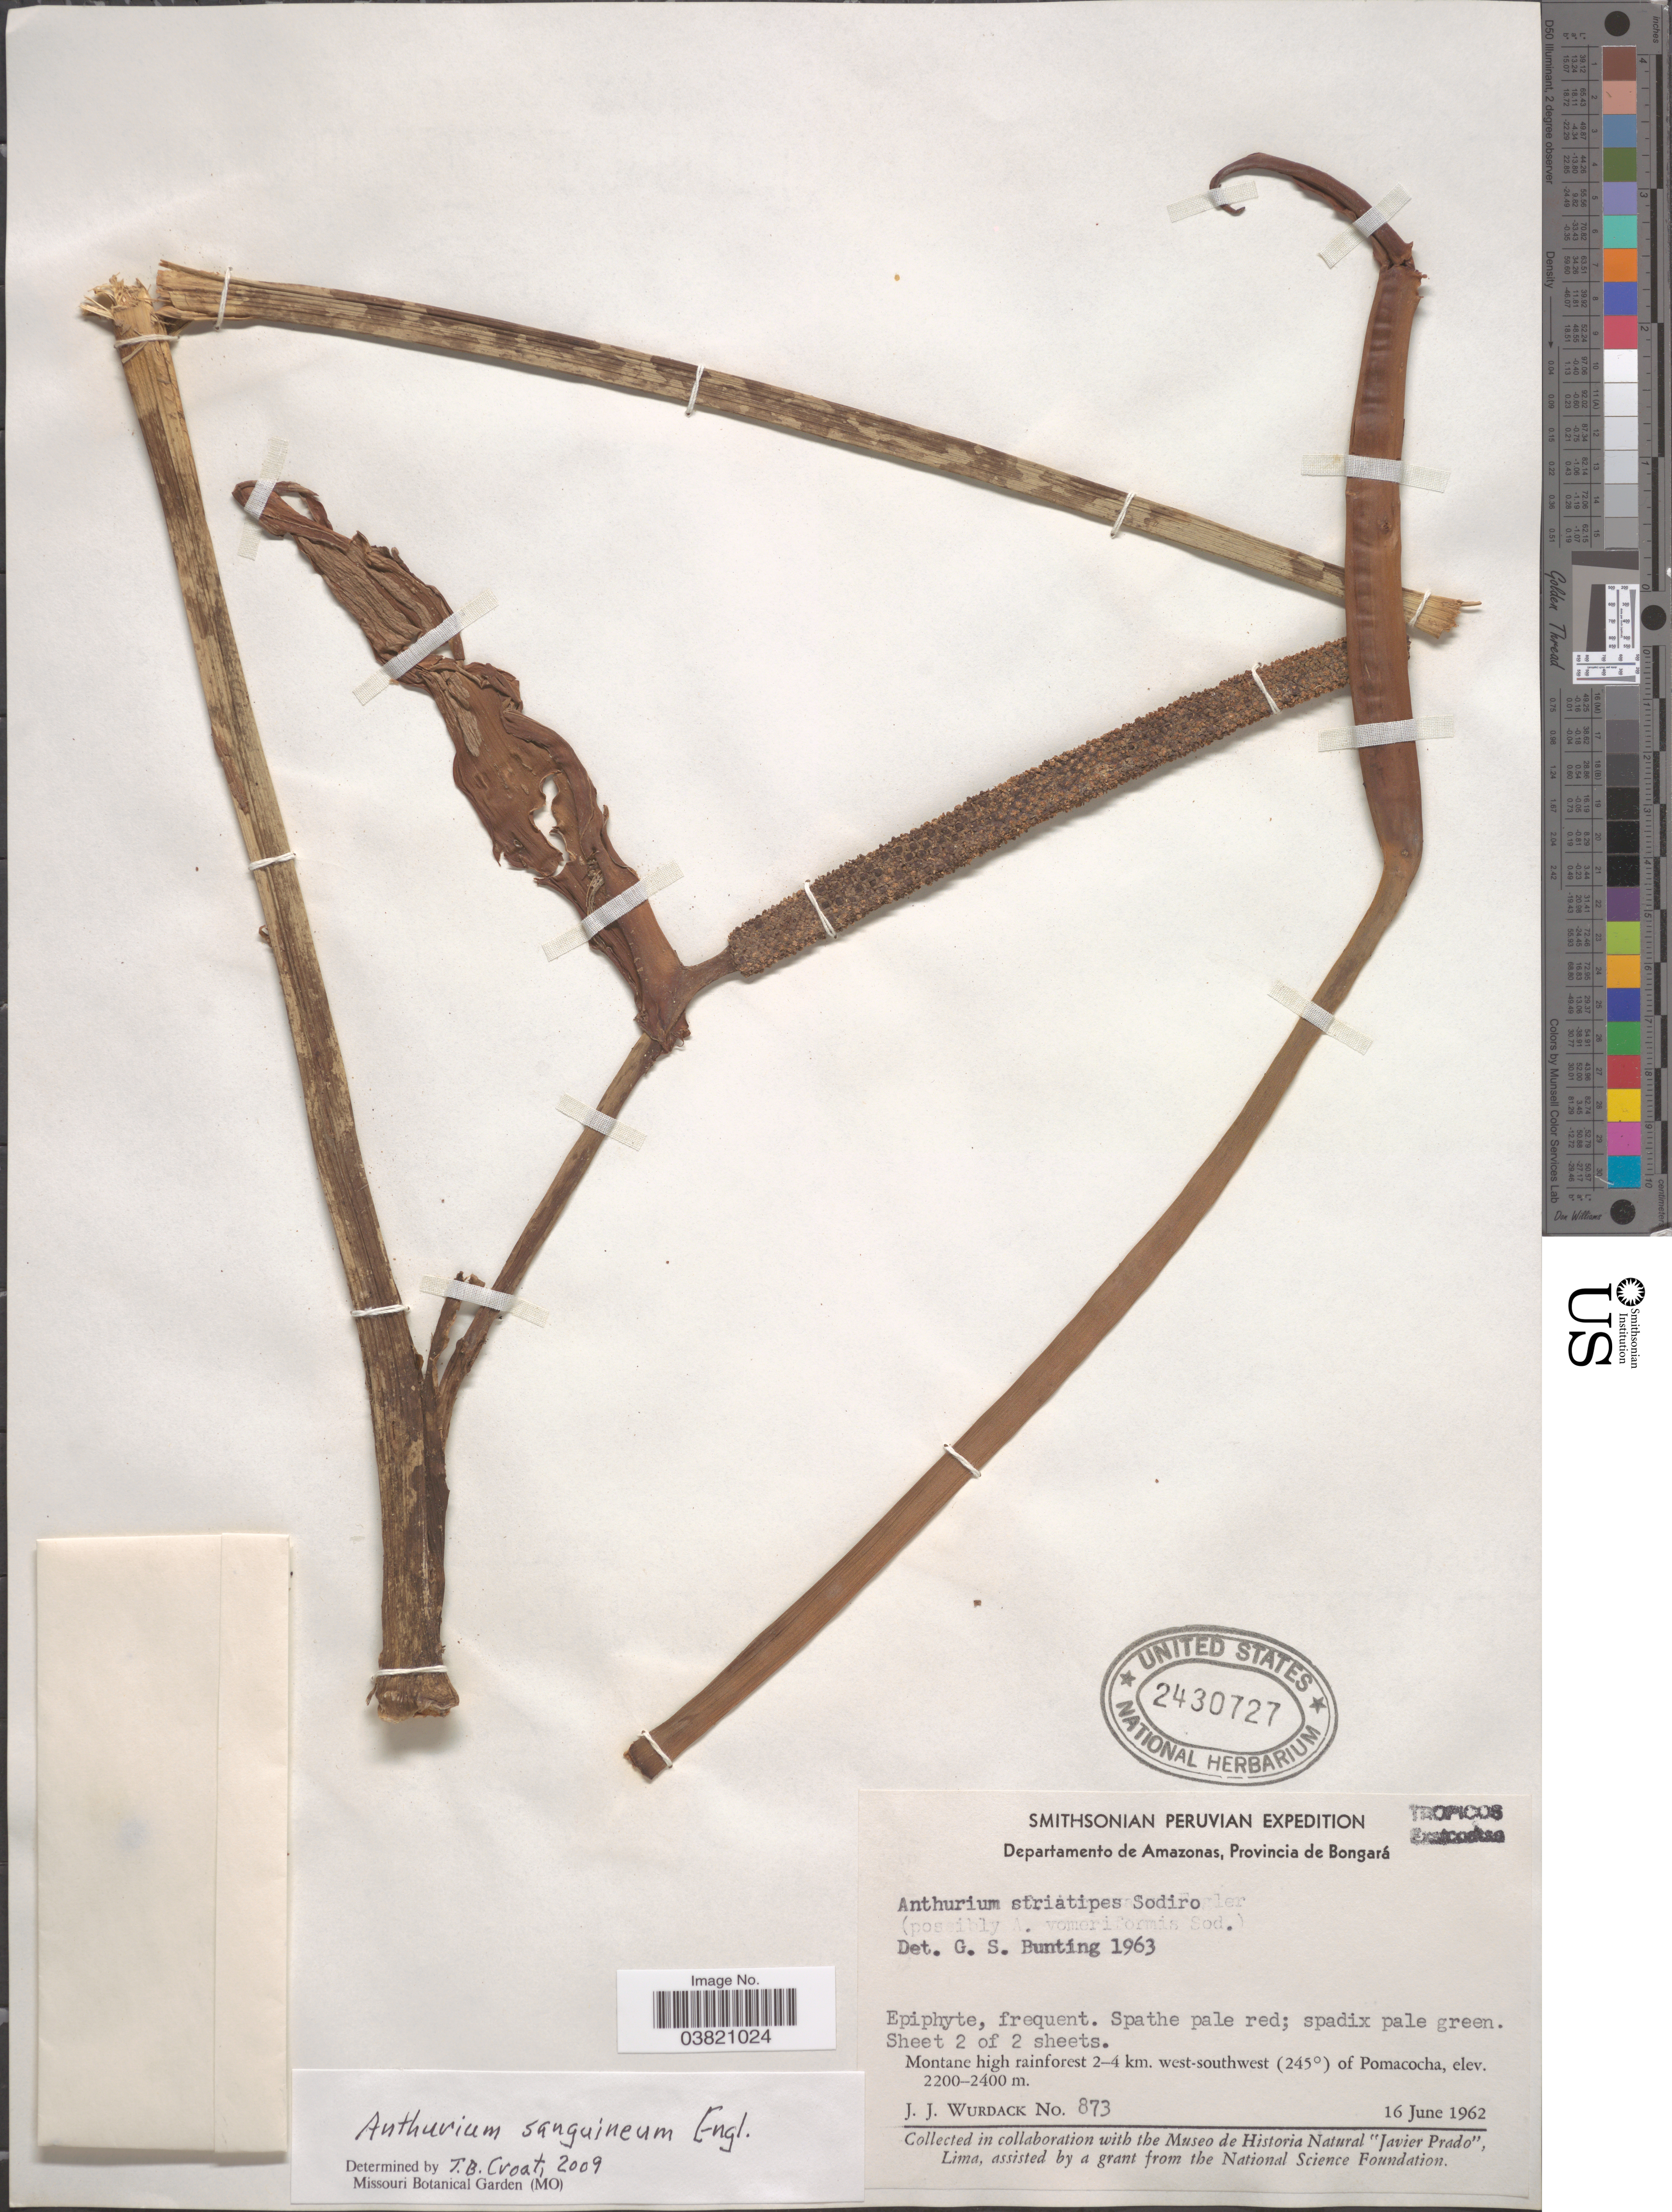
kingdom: Plantae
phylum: Tracheophyta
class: Liliopsida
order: Alismatales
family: Araceae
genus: Anthurium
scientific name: Anthurium sanguineum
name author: Engl.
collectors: J. J. Wurdack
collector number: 873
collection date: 1962-06-16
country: Peru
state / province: Amazonas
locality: Departamento de Amazonas, Provincia de Bongará. Montane high rainforest 2-4 km. west-southwest (245º) of Pomacocha.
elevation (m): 2200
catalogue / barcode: US 2430727